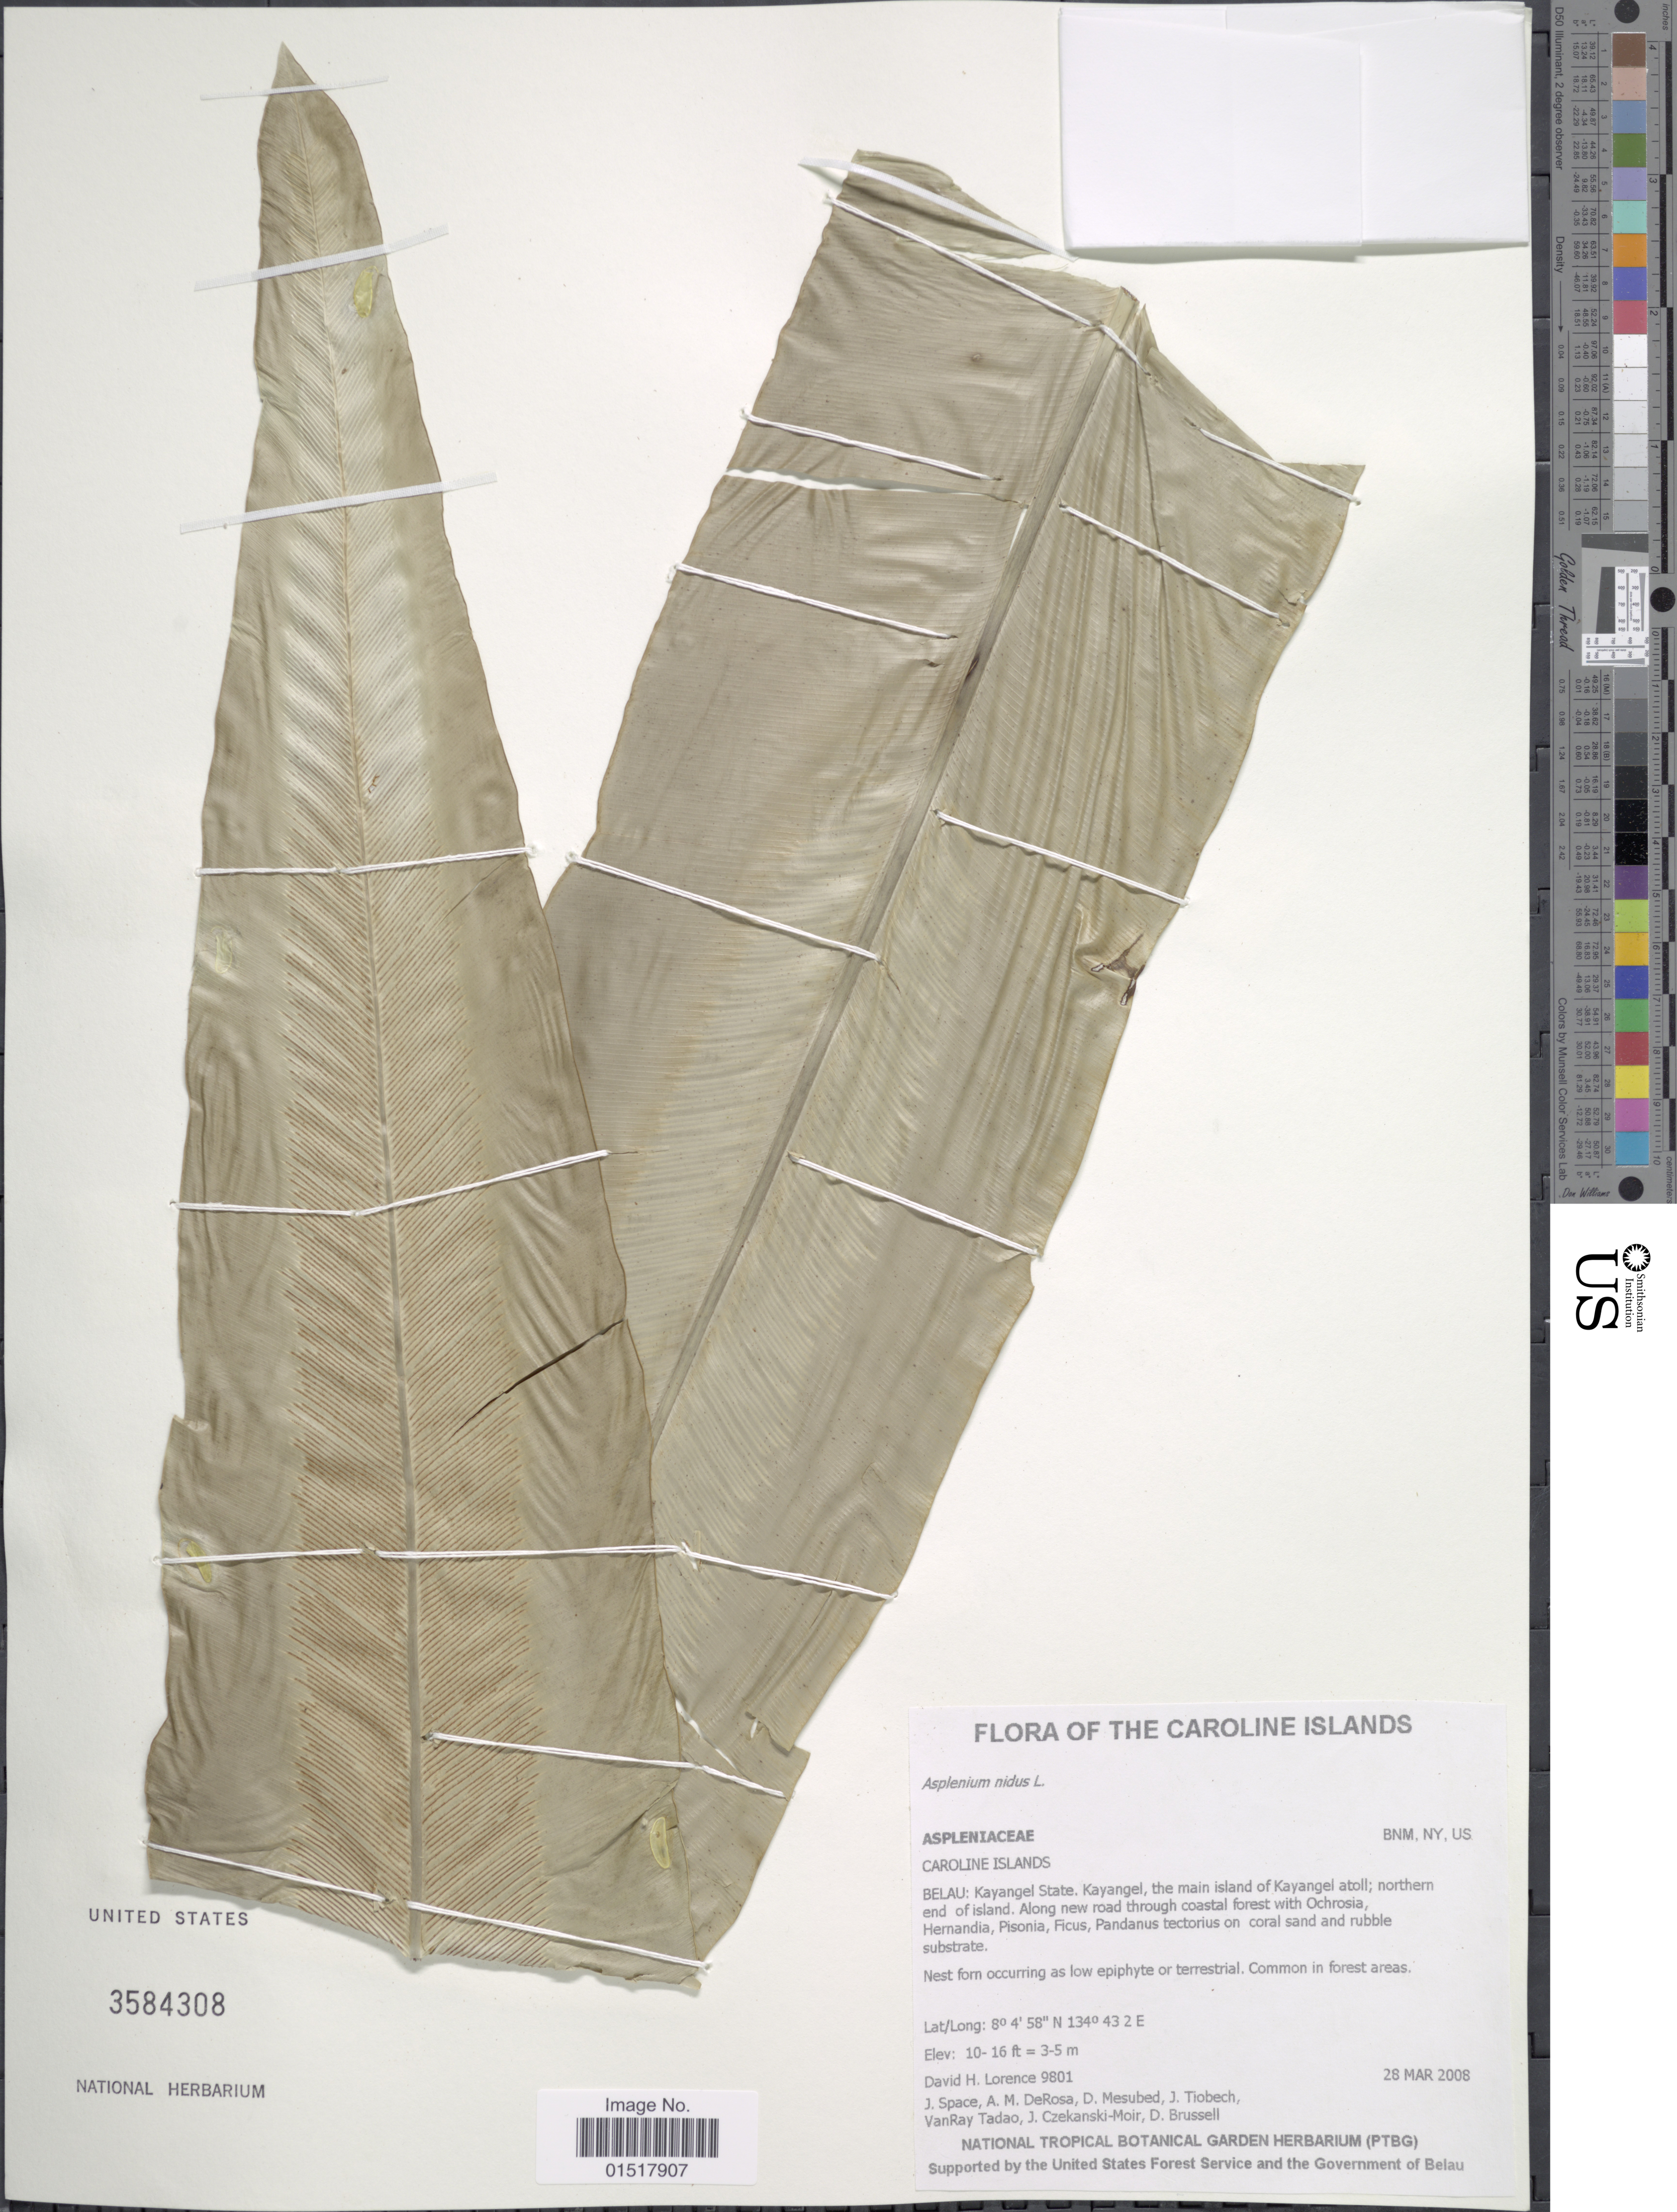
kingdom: Plantae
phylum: Tracheophyta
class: Polypodiopsida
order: Polypodiales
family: Aspleniaceae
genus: Asplenium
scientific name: Asplenium nidus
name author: L.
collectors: D. Lorence, J. Space, A. DeRosa, D. Mesubed & et al.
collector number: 9801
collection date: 2008-03-28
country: Palau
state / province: Kayangel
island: Ngcheangel [Kayangel] Atoll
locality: Kayangel State. Kayangel, the main island of Kayangel atoll; northern end of island.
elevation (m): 3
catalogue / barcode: US 3584308